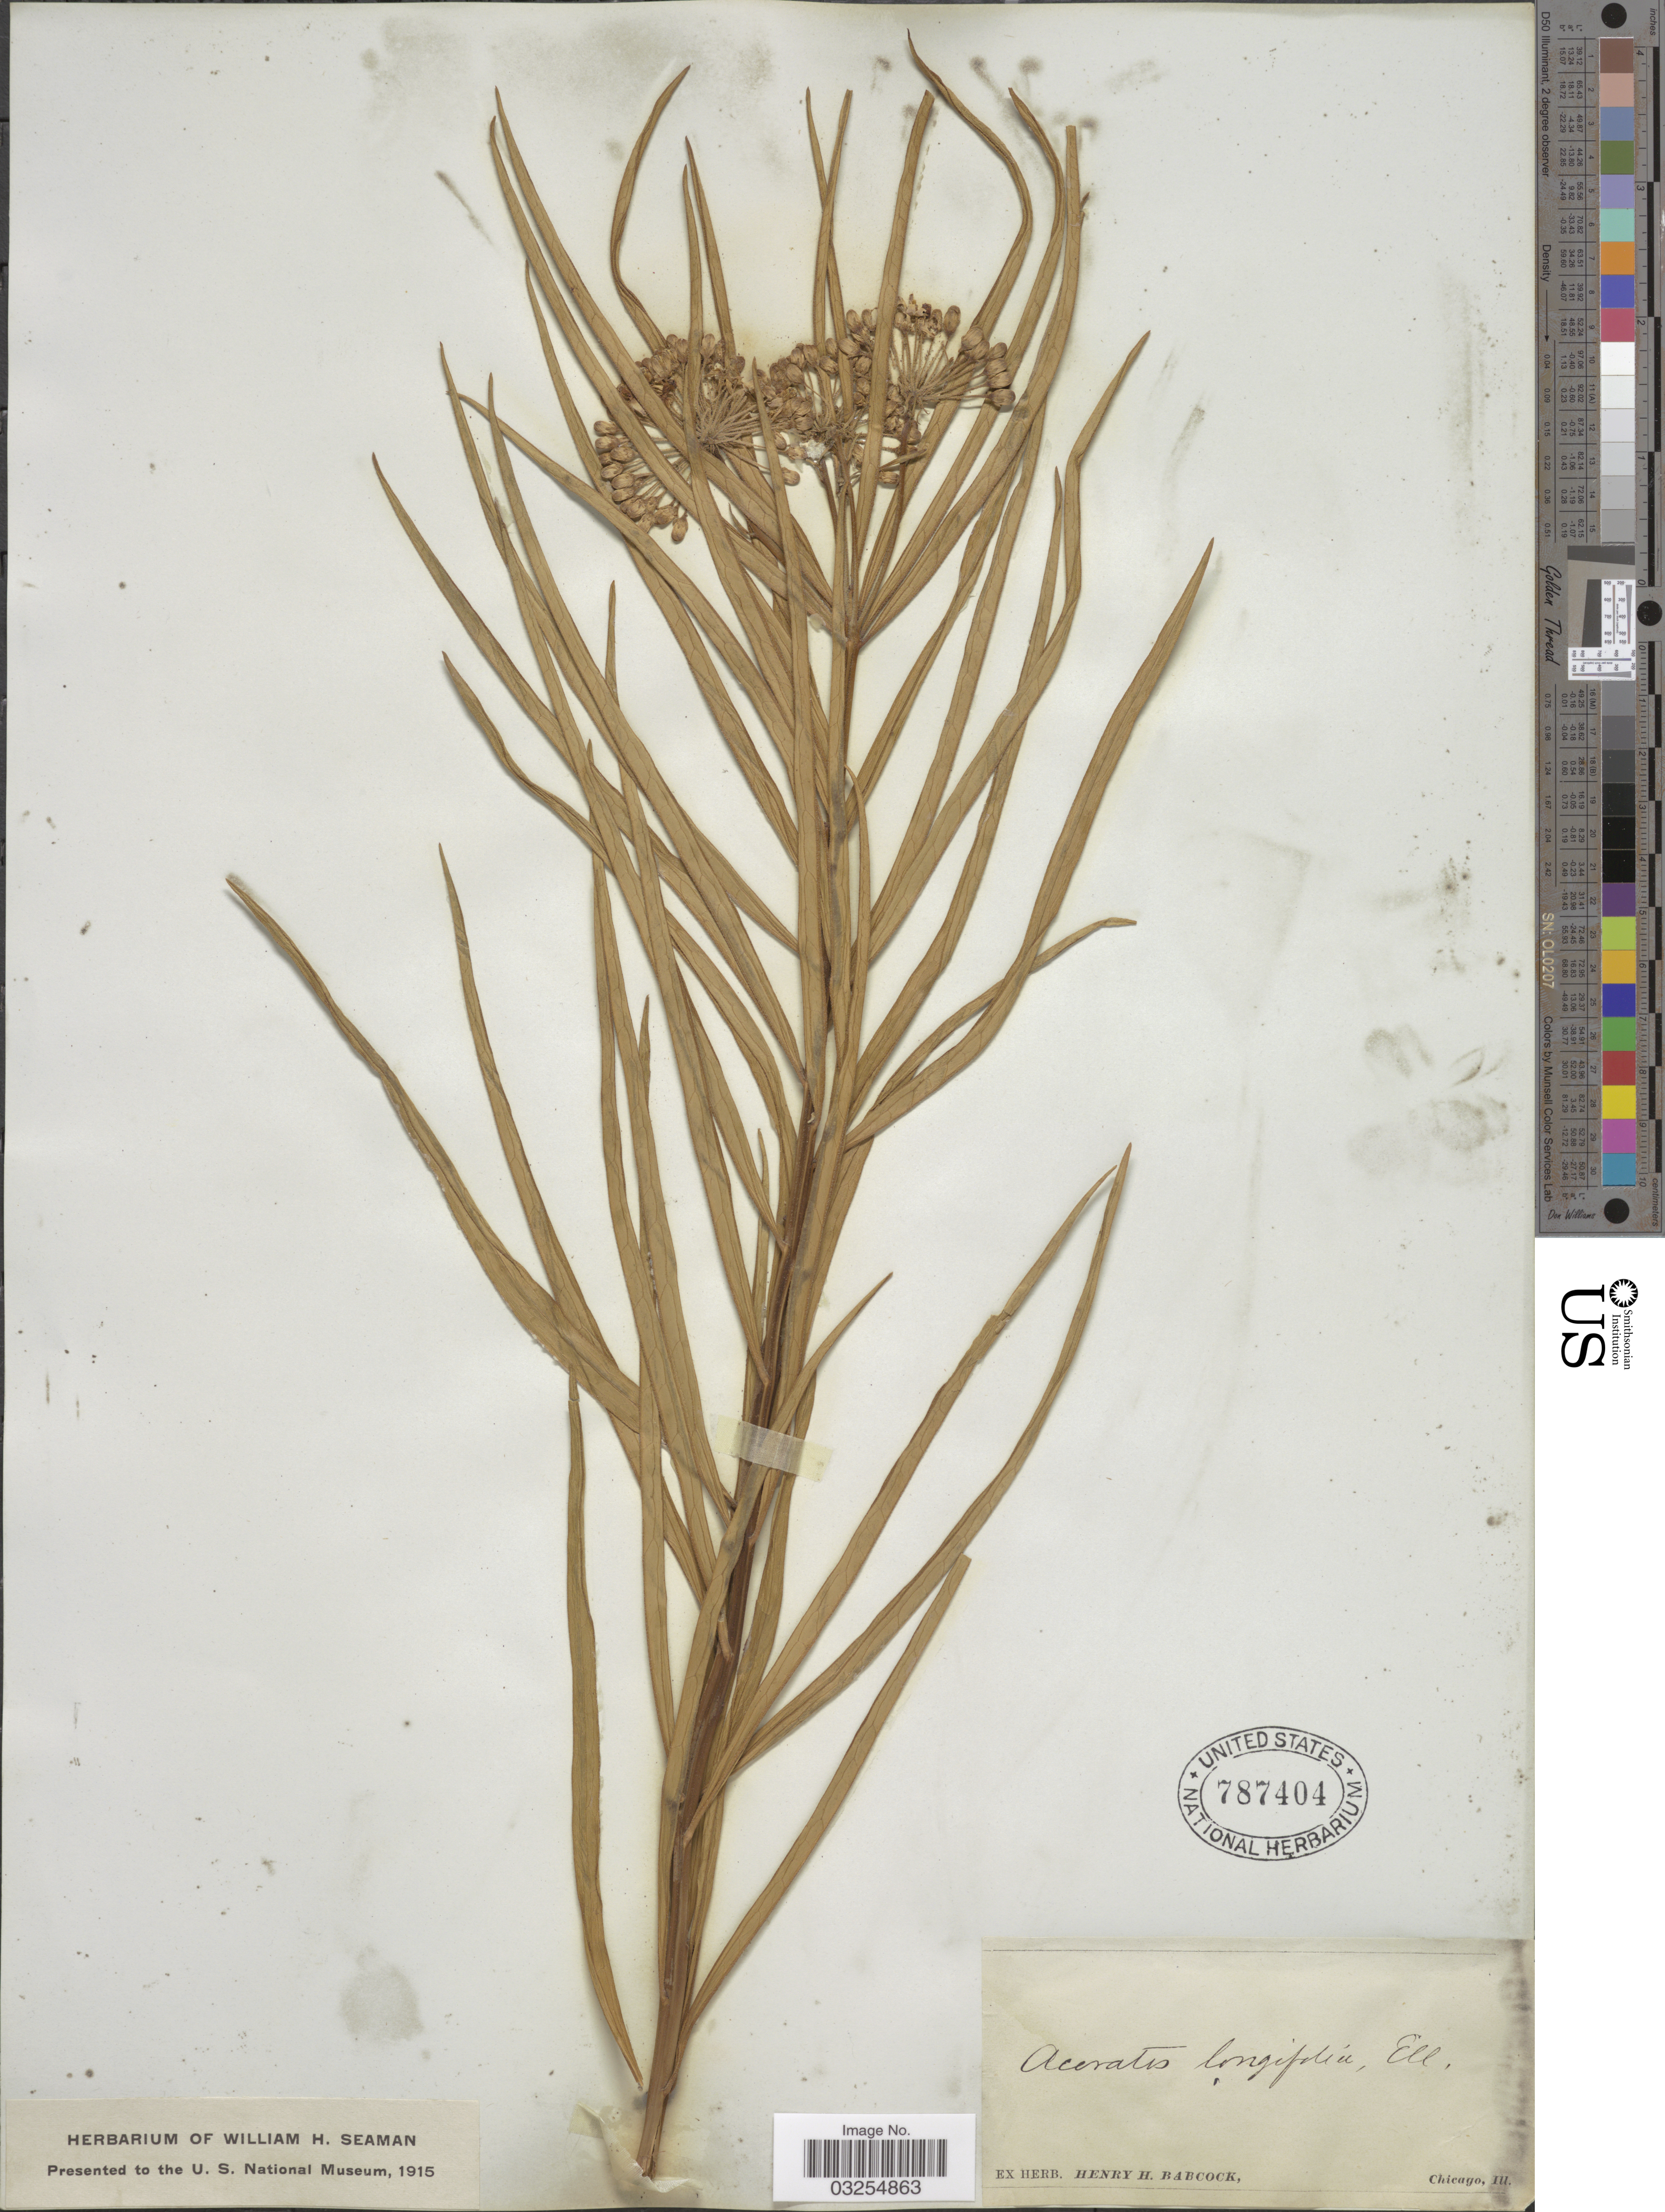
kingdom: Plantae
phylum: Tracheophyta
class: Magnoliopsida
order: Gentianales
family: Apocynaceae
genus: Asclepias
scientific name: Asclepias longifolia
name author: Michx.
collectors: ex herb. Henry Homes Babcock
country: United States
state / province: Illinois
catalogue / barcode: US 787404